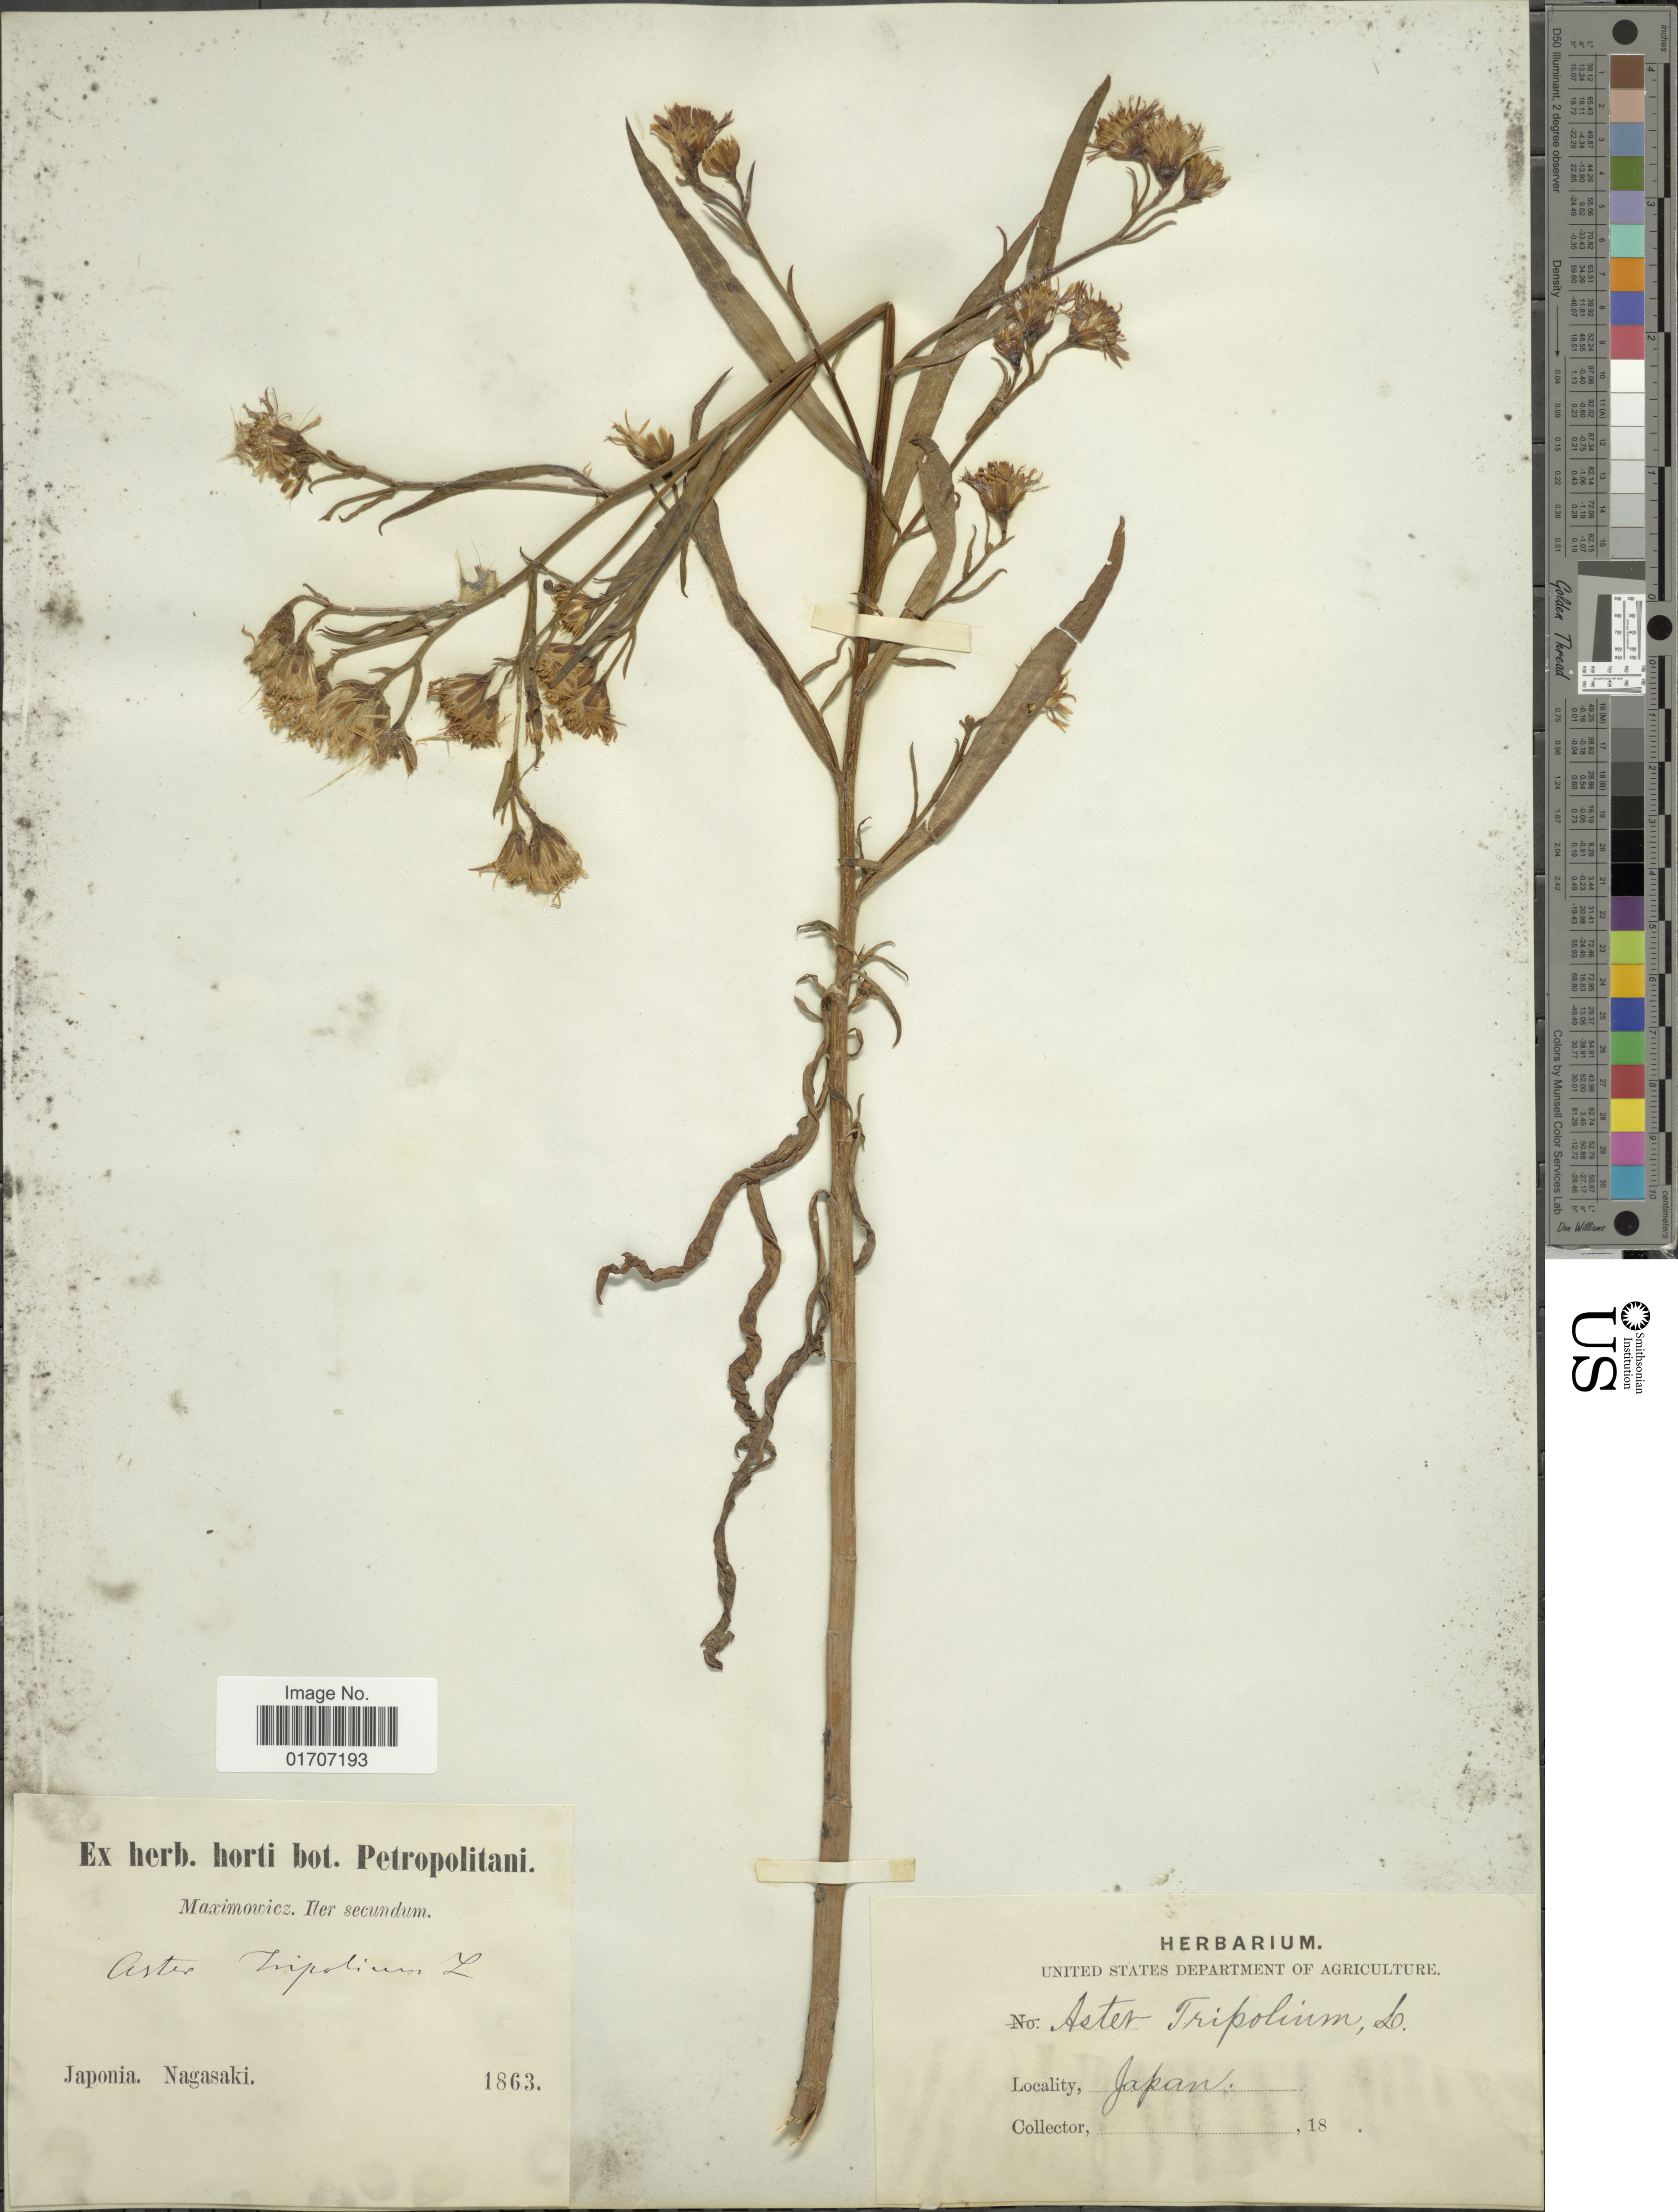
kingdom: Plantae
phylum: Tracheophyta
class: Magnoliopsida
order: Asterales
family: Asteraceae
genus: Tripolium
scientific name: Tripolium pannonicum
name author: (Jacq.) Dobrocz.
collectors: ex Herb. Horti Bot. Petropolitani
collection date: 1863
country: Japan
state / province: Nagasaki